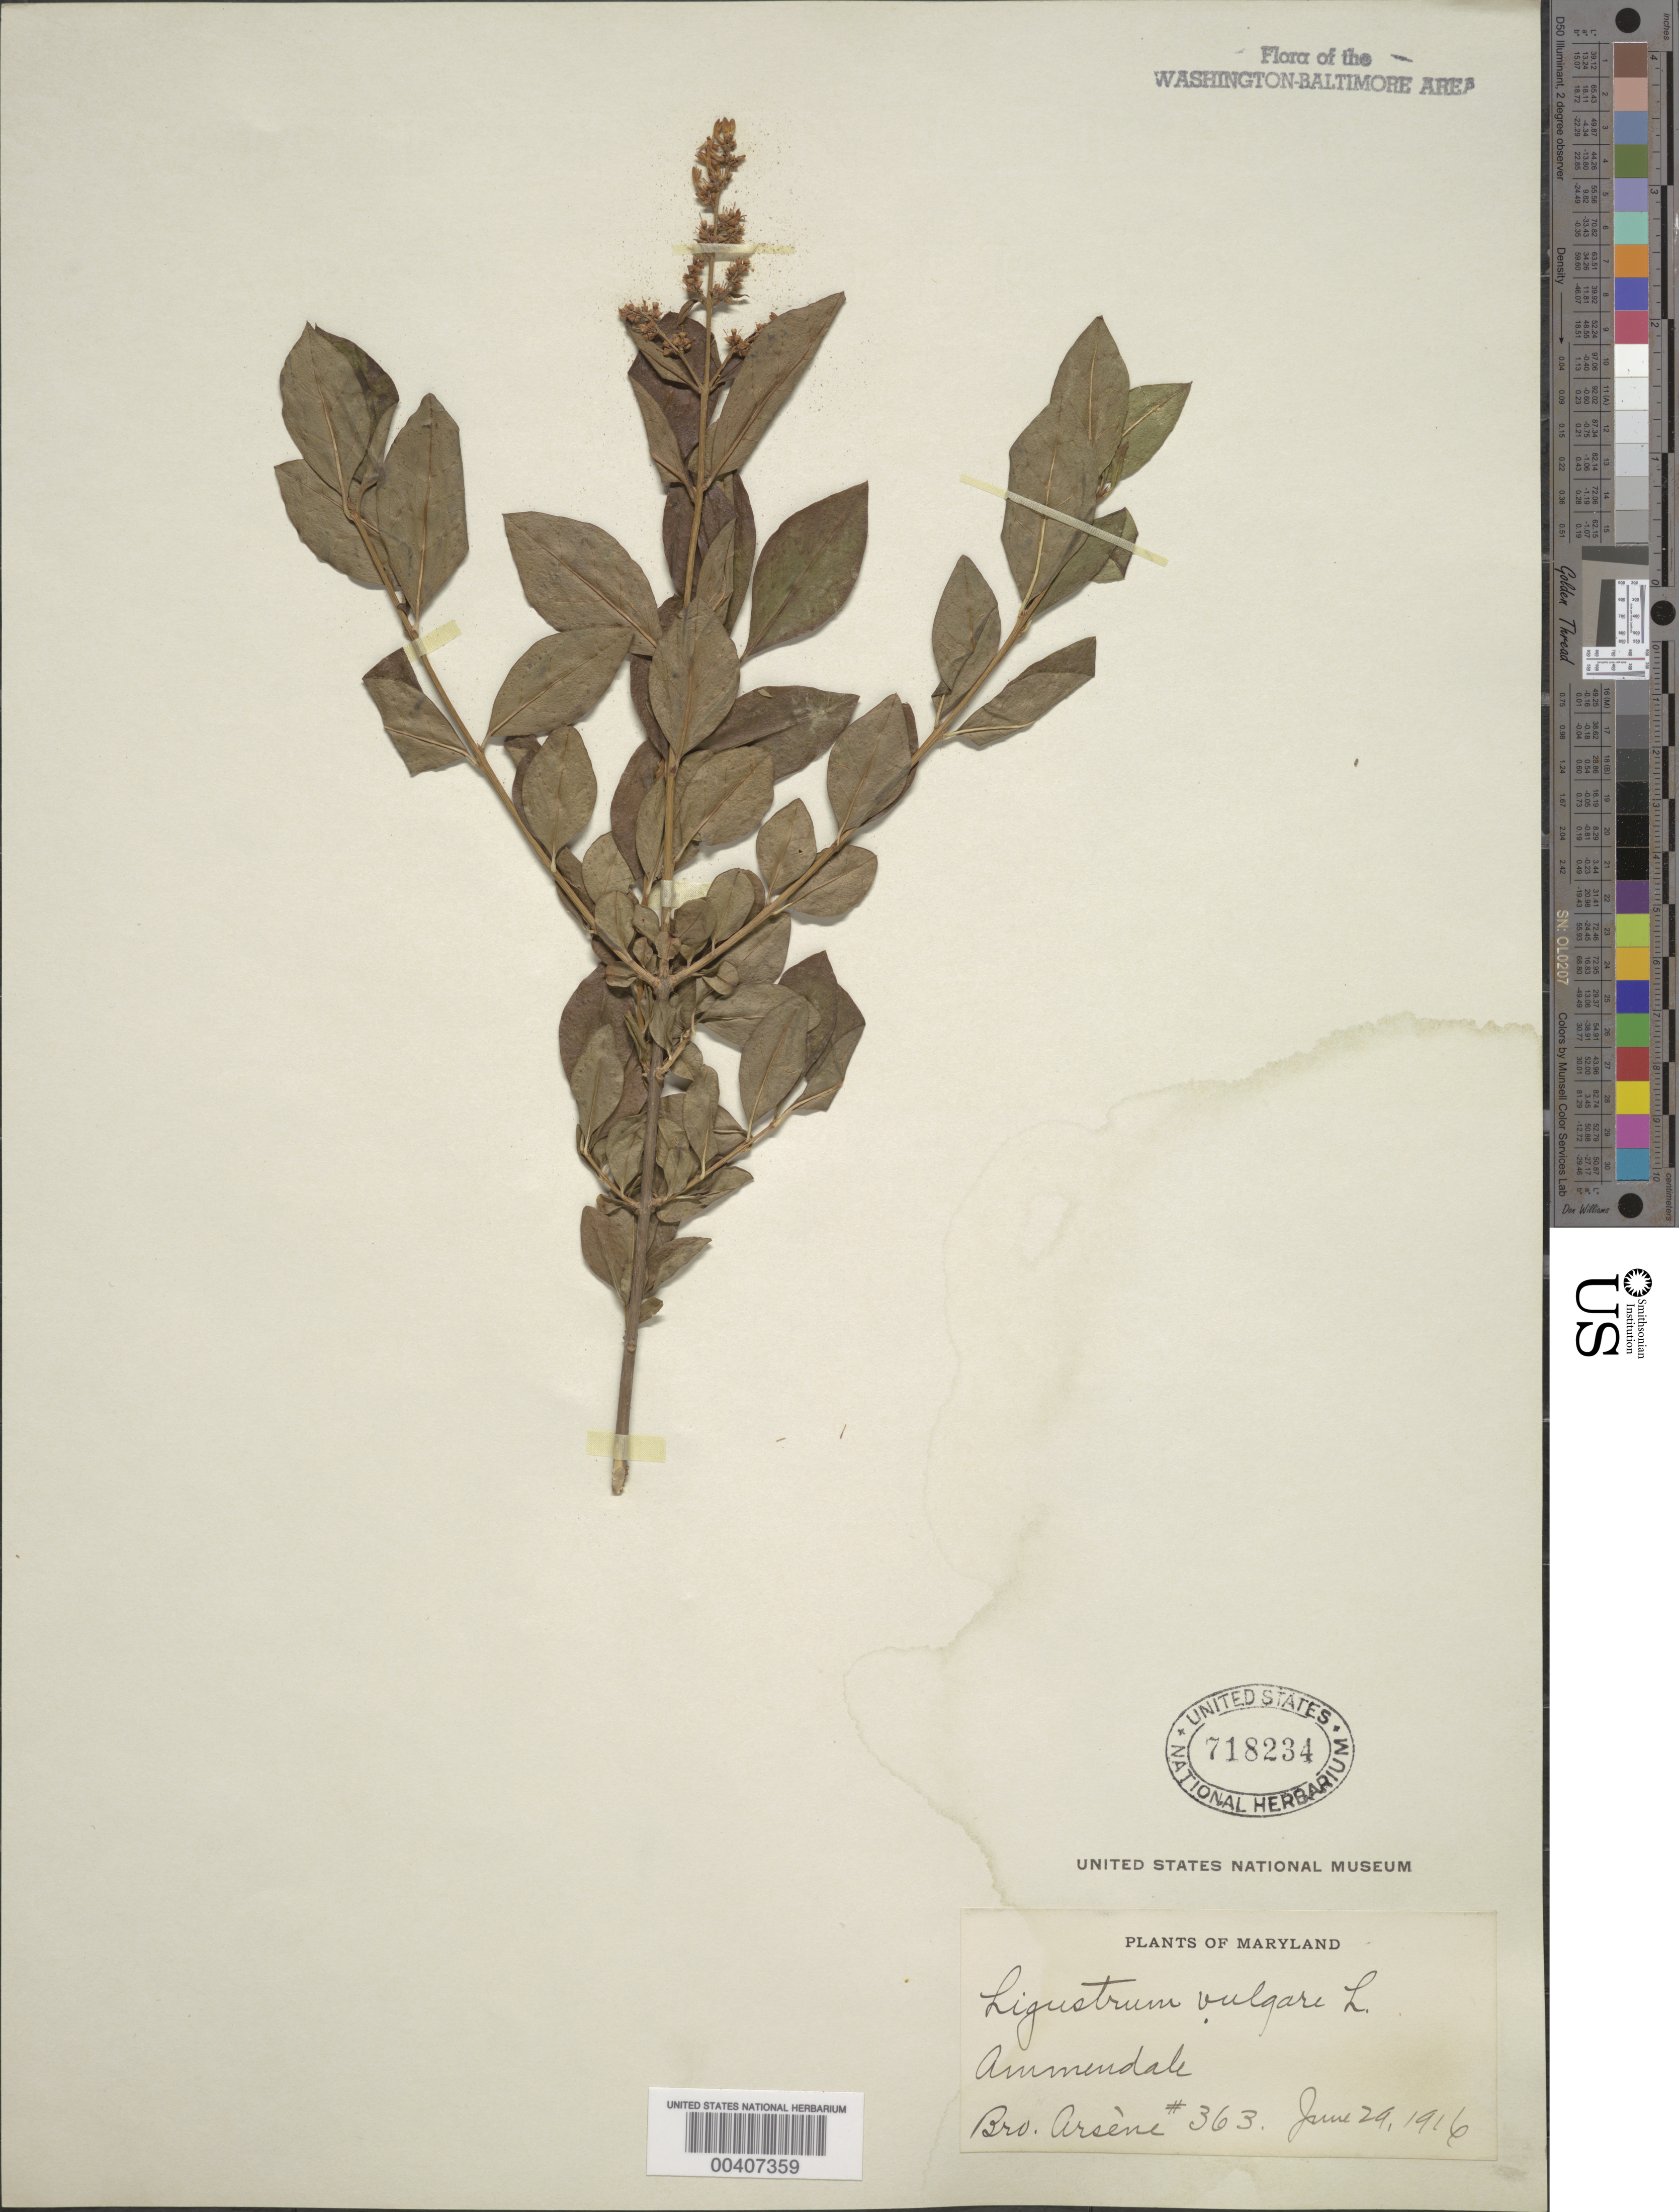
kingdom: Plantae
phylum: Tracheophyta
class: Magnoliopsida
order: Lamiales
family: Oleaceae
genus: Ligustrum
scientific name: Ligustrum vulgare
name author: L.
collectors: Bro. G. Arsène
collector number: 363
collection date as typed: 29 Jun 1916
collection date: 1916-06-29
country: United States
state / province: Maryland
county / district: Prince George's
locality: Ammendale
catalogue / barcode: US 718234